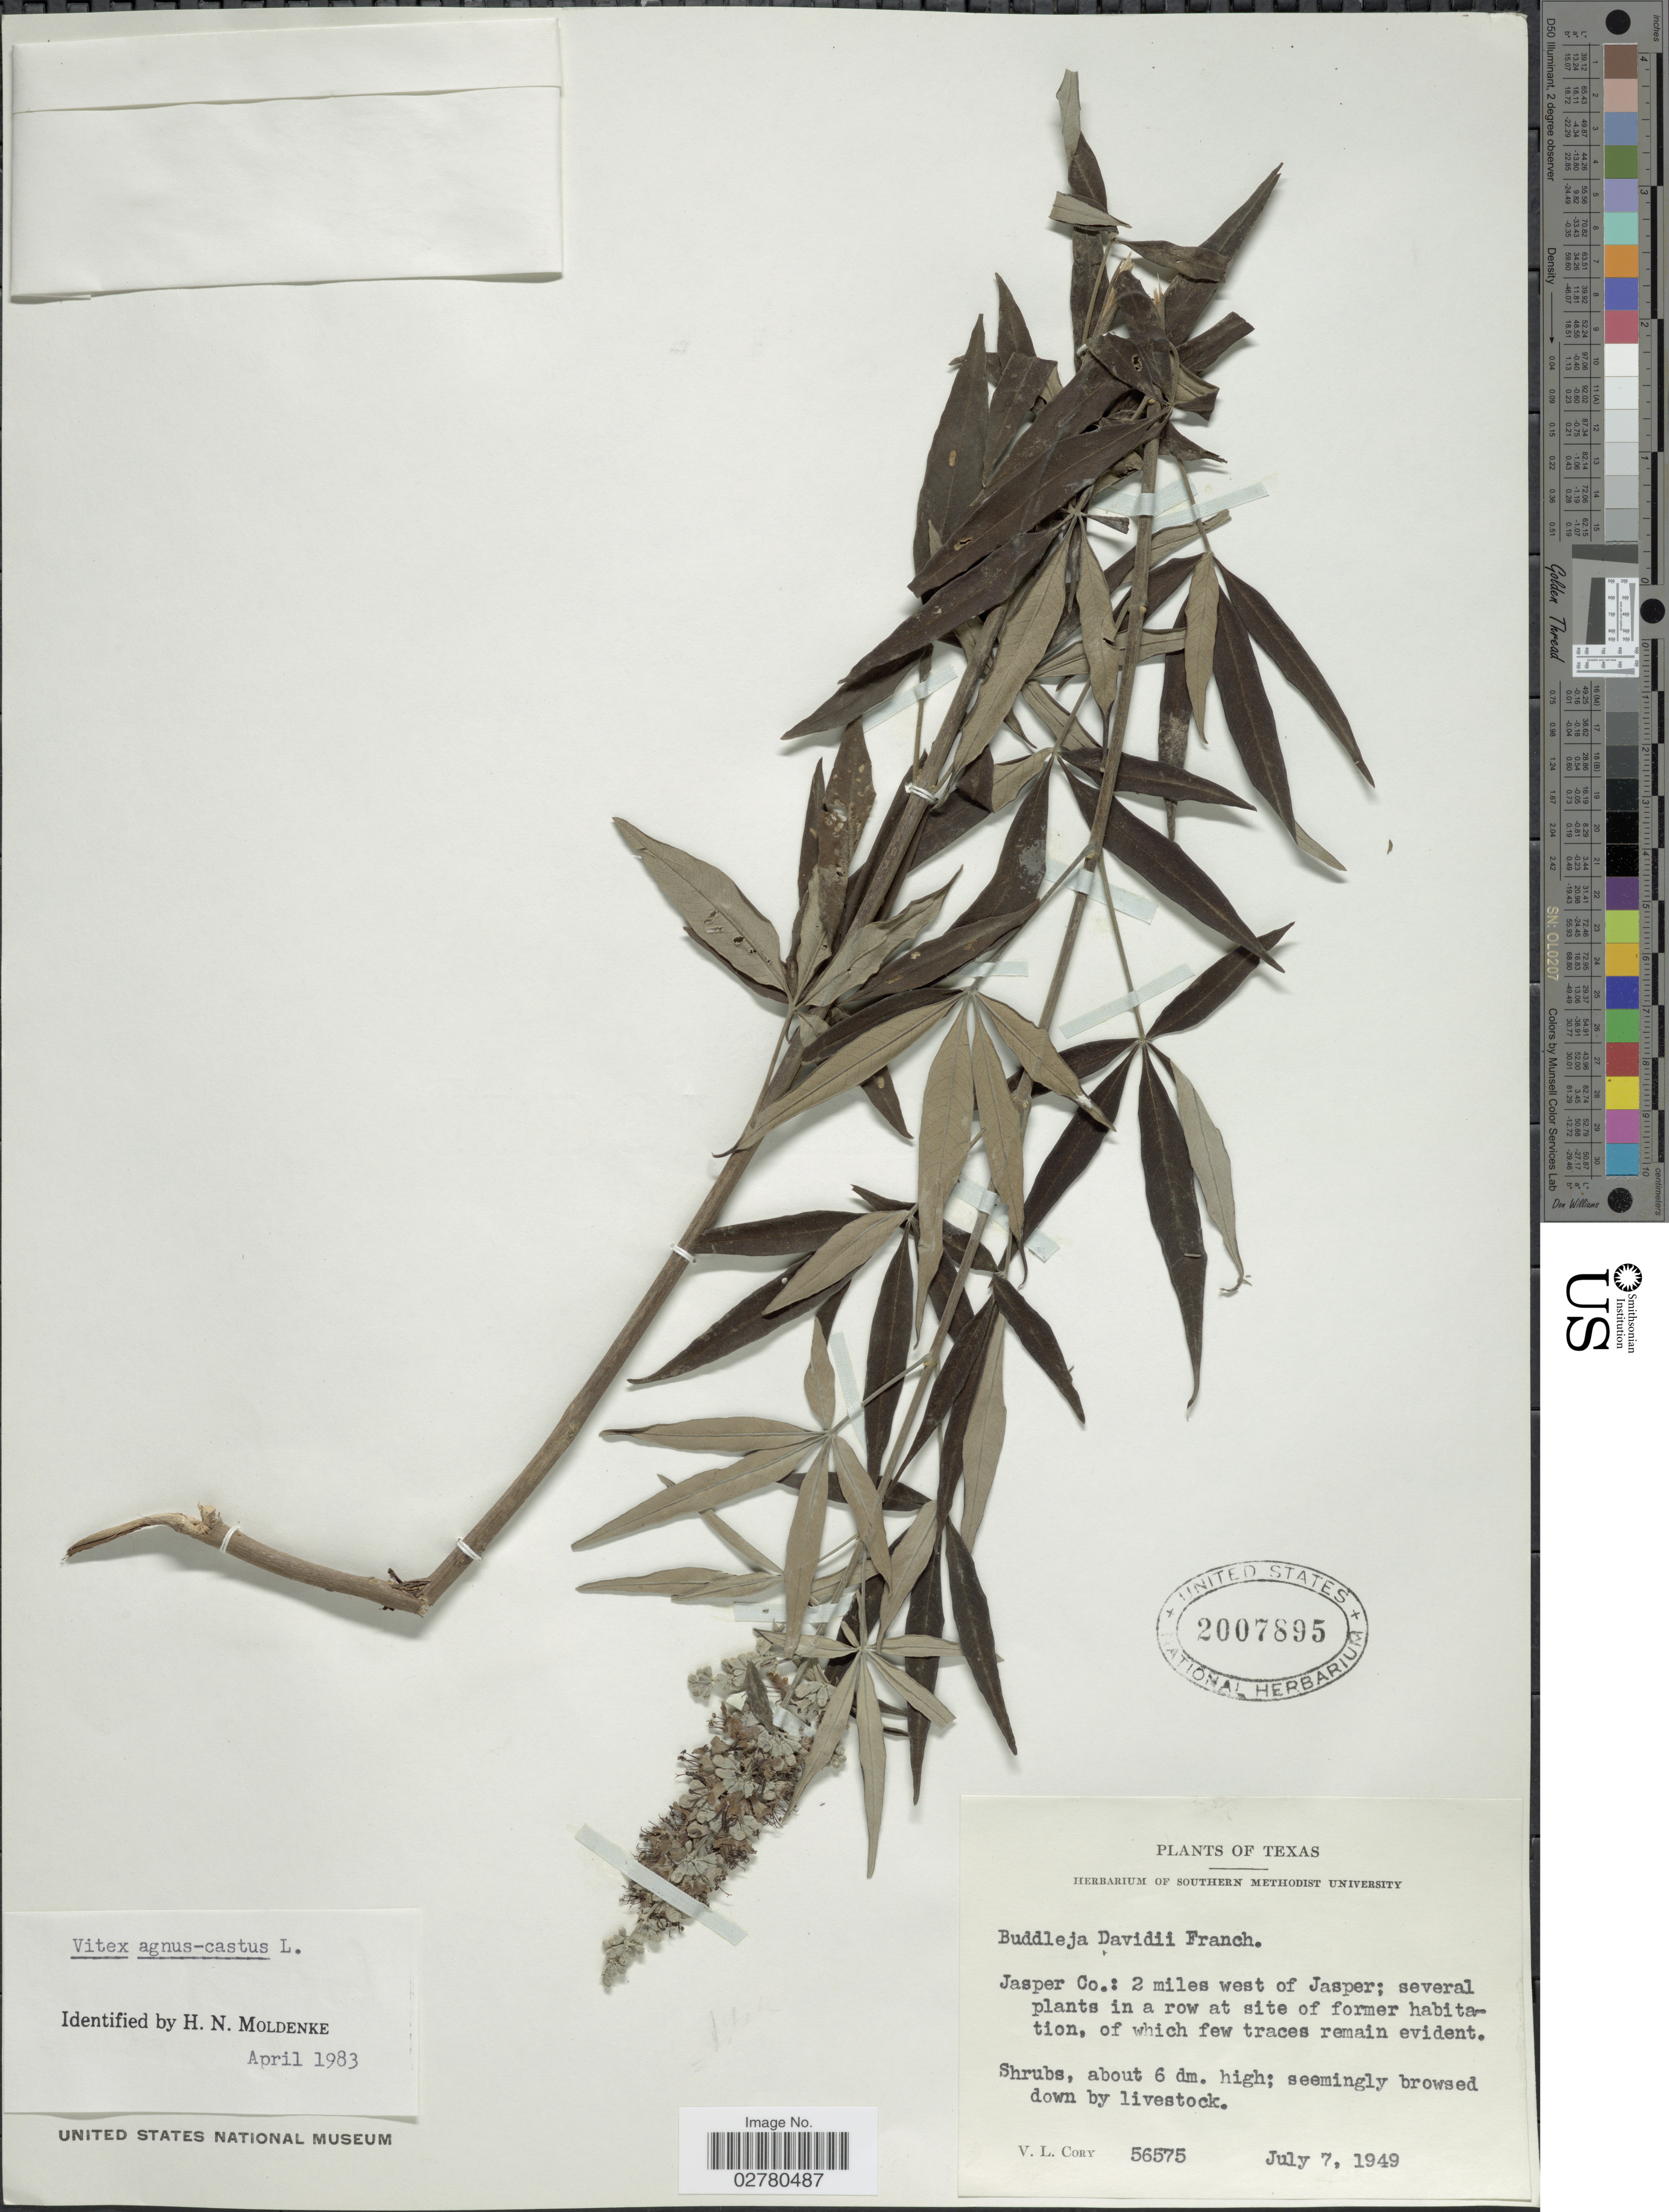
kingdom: Plantae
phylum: Tracheophyta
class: Magnoliopsida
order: Lamiales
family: Lamiaceae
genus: Vitex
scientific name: Vitex agnus-castus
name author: L.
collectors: V. Cory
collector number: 56575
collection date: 1949-07-07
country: United States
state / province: Texas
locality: Jasper Co., 2 miles west of Jasper.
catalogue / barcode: US 2007895